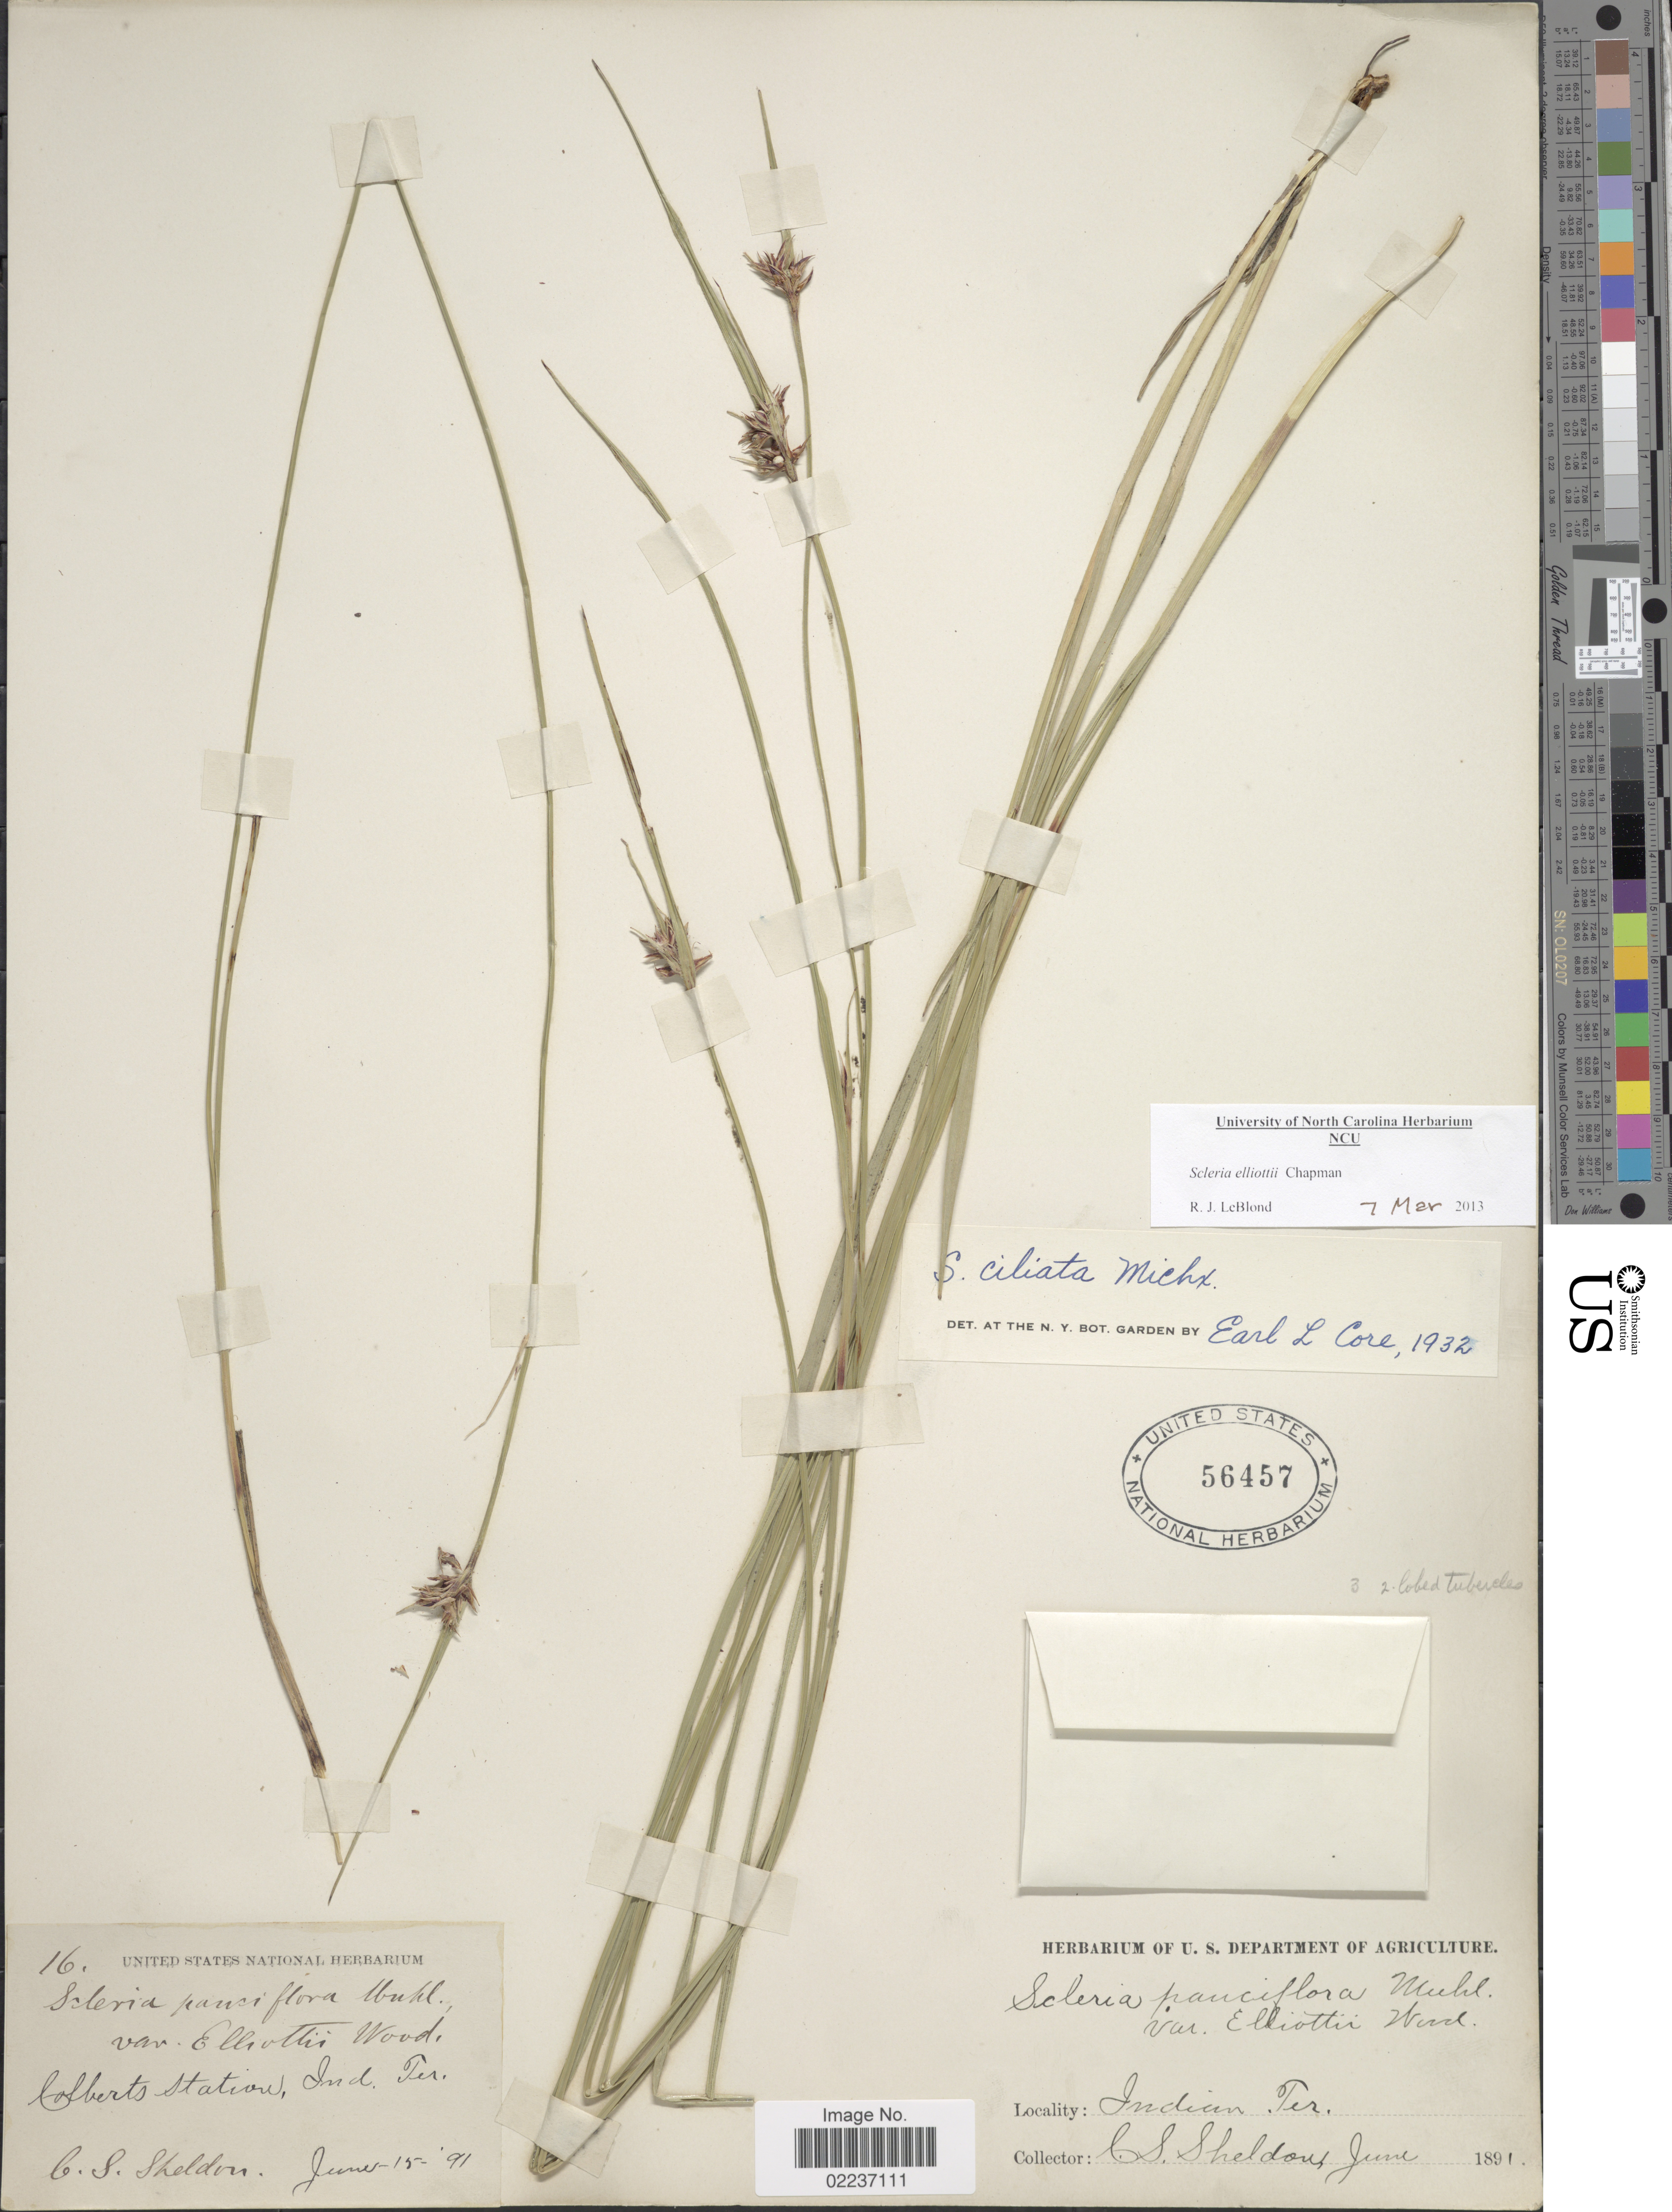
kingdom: Plantae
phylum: Tracheophyta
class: Liliopsida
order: Poales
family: Cyperaceae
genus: Scleria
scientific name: Scleria ciliata var. elliottii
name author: (Chapm.) Fernald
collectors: C. S. Sheldon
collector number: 16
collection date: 1891-06-15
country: United States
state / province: Oklahoma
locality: Colberts Station, Indian Ter.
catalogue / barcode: US 56457